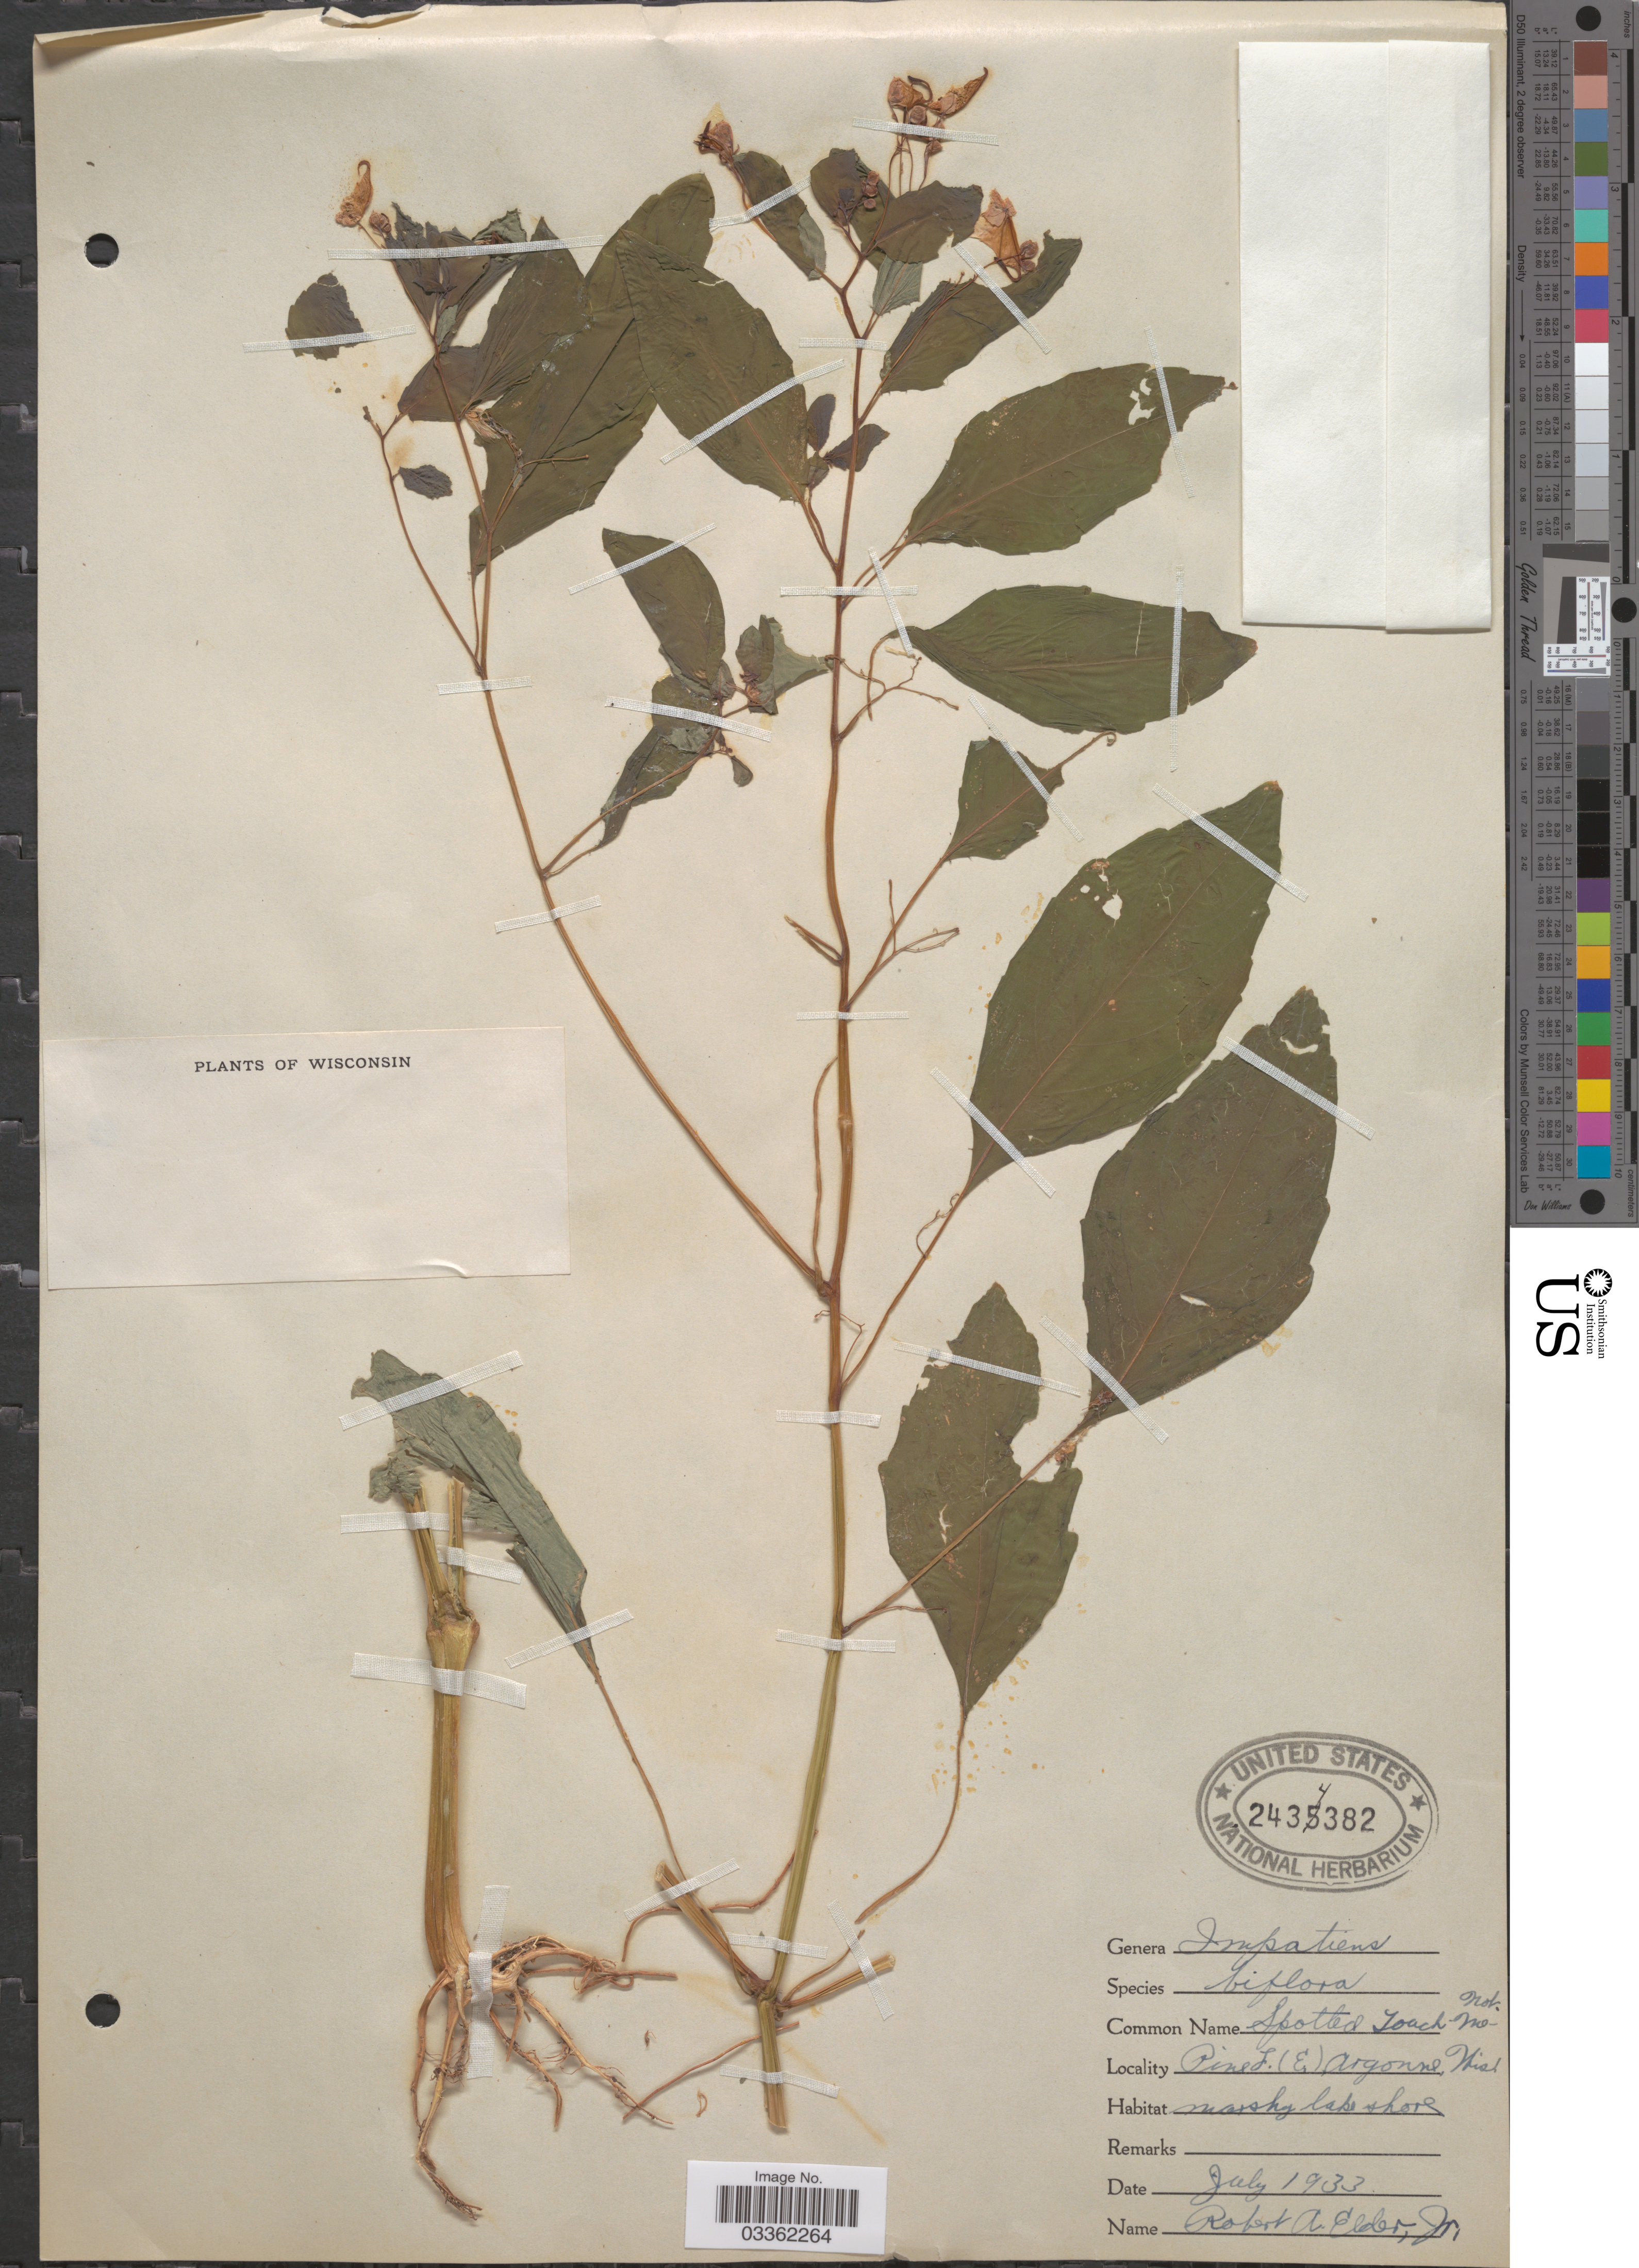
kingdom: Plantae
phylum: Tracheophyta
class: Magnoliopsida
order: Ericales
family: Balsaminaceae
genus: Impatiens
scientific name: Impatiens capensis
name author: Meerb.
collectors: R. Elder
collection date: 1933-07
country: United States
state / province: Wisconsin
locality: Pine L. (E) Argonne.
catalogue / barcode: US 2434382